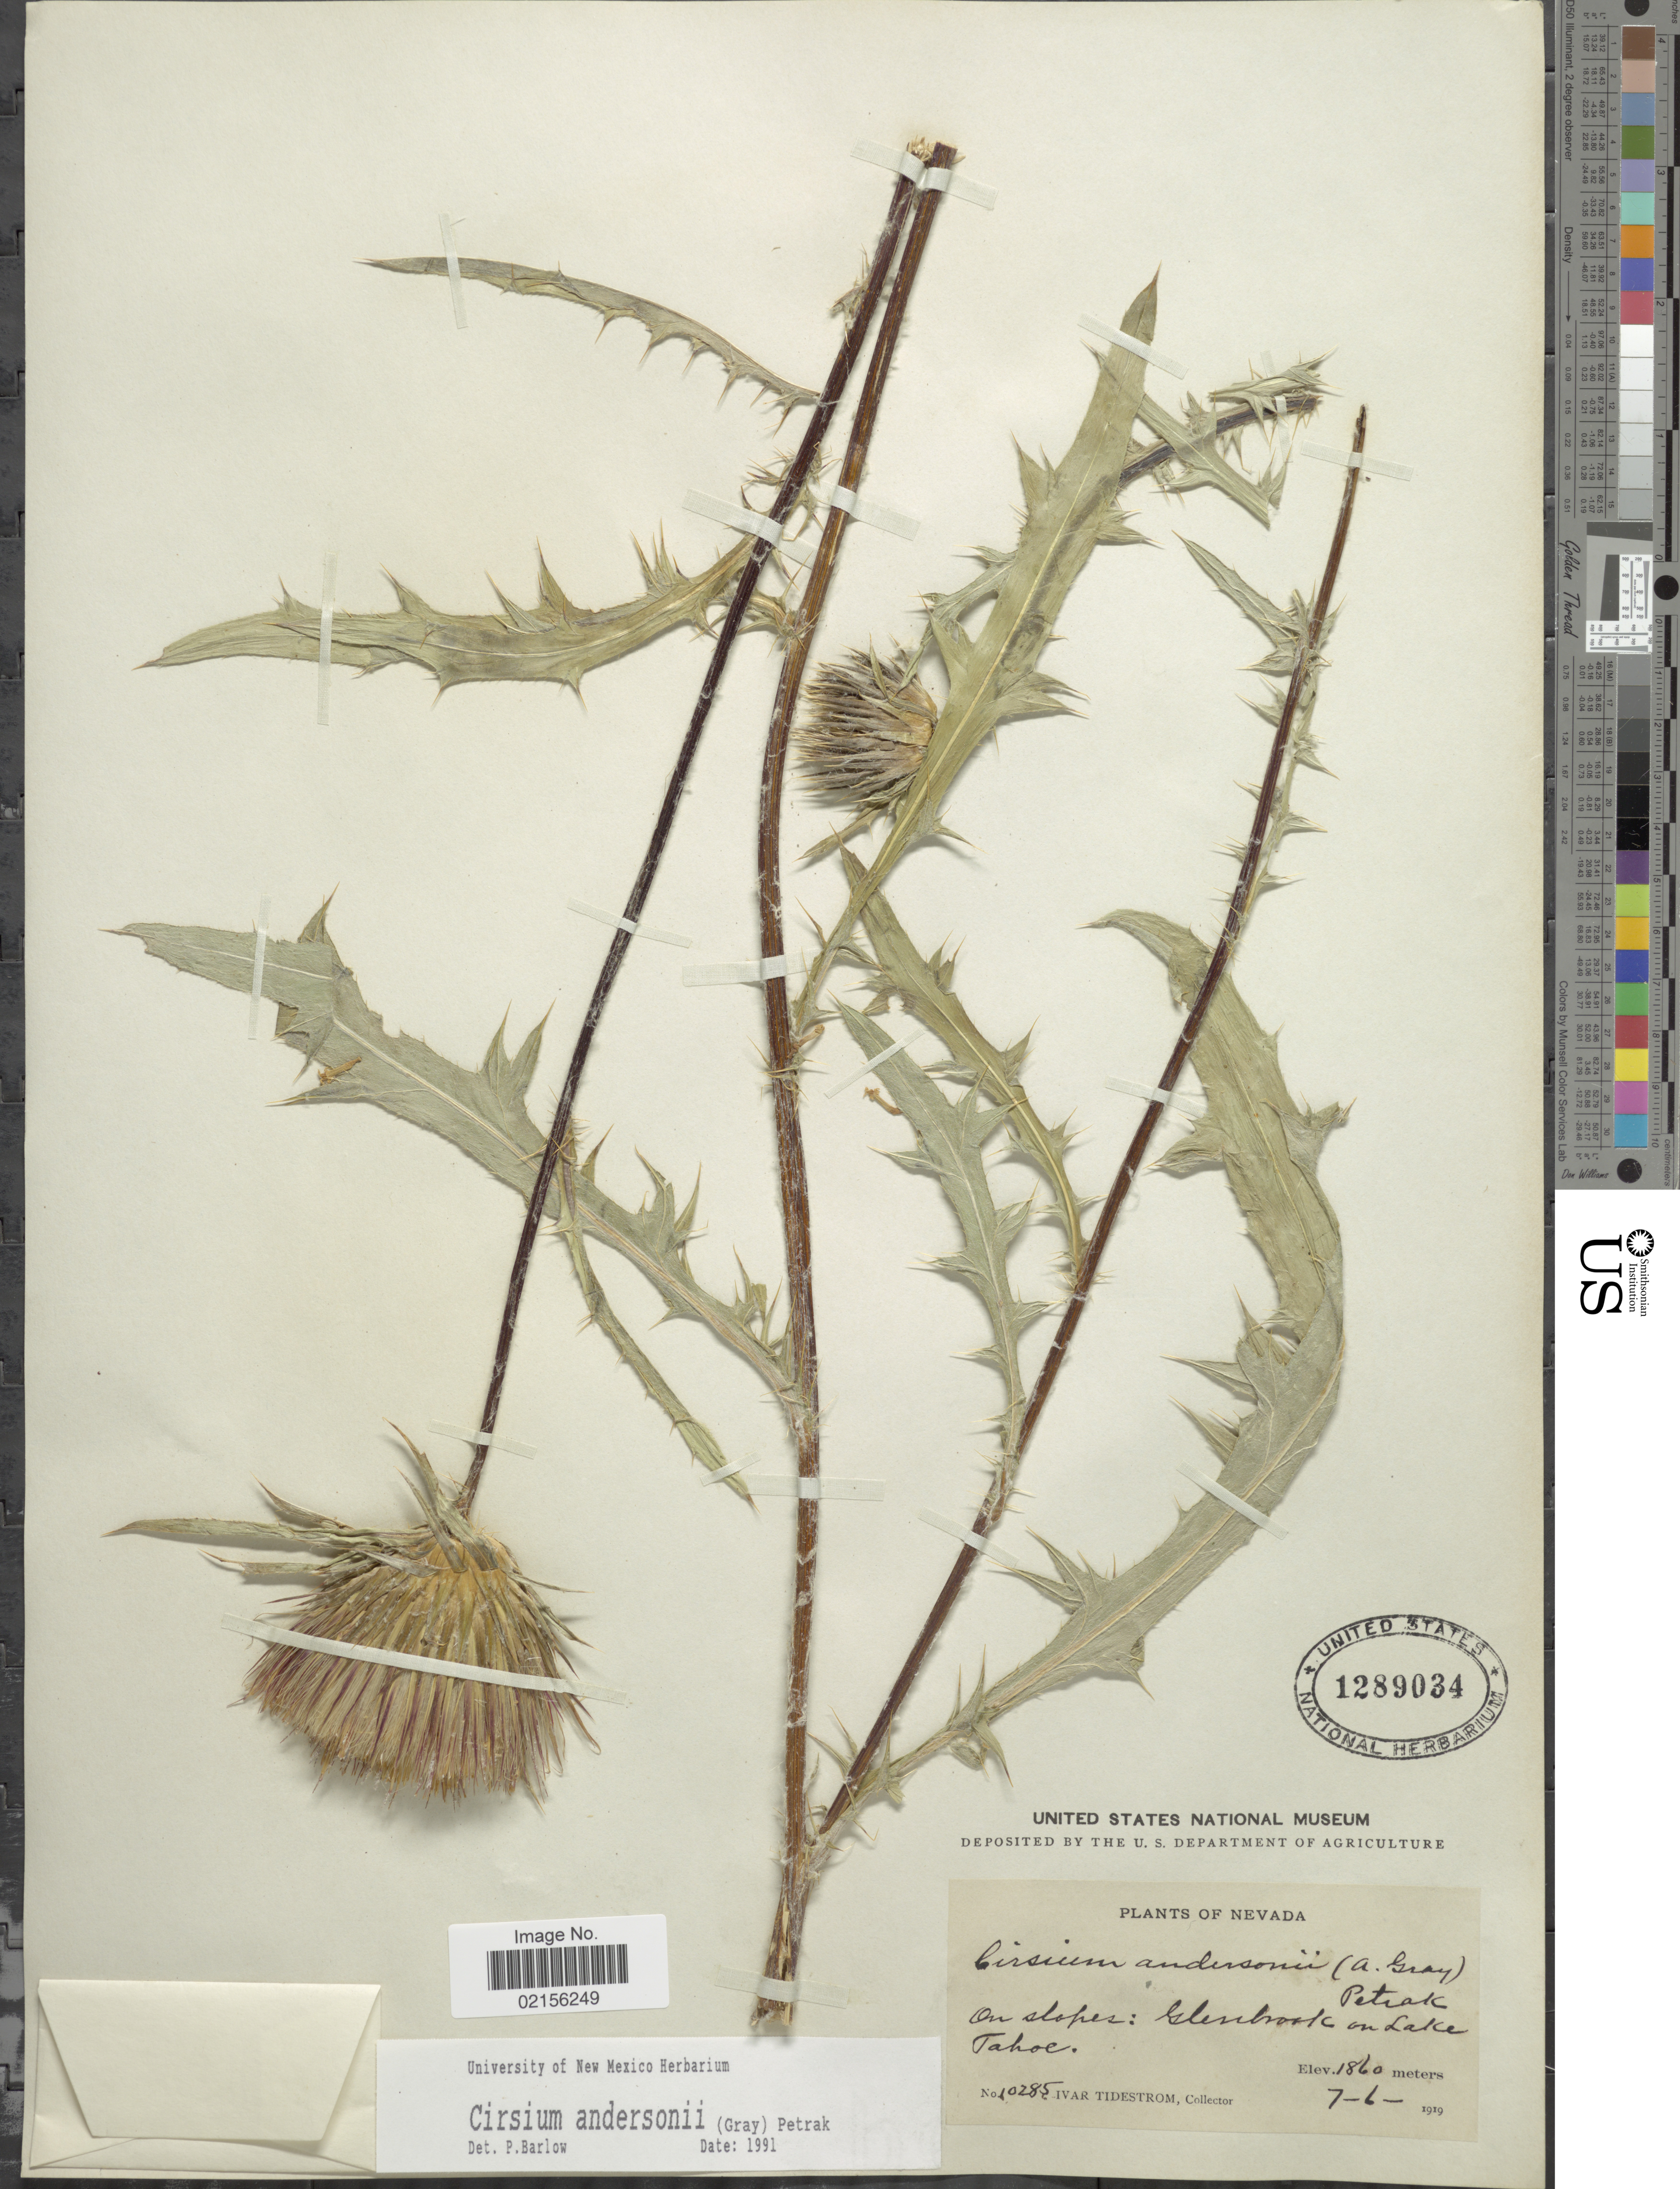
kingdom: Plantae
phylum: Tracheophyta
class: Magnoliopsida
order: Asterales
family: Asteraceae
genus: Cirsium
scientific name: Cirsium andersonii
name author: (A. Gray) Petr.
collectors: I. F. Tidestrom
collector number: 10285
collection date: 1919-06-07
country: United States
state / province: Nevada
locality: On slopes: Glenbrook on Lake Tahoe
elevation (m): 1860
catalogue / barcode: US 1289034